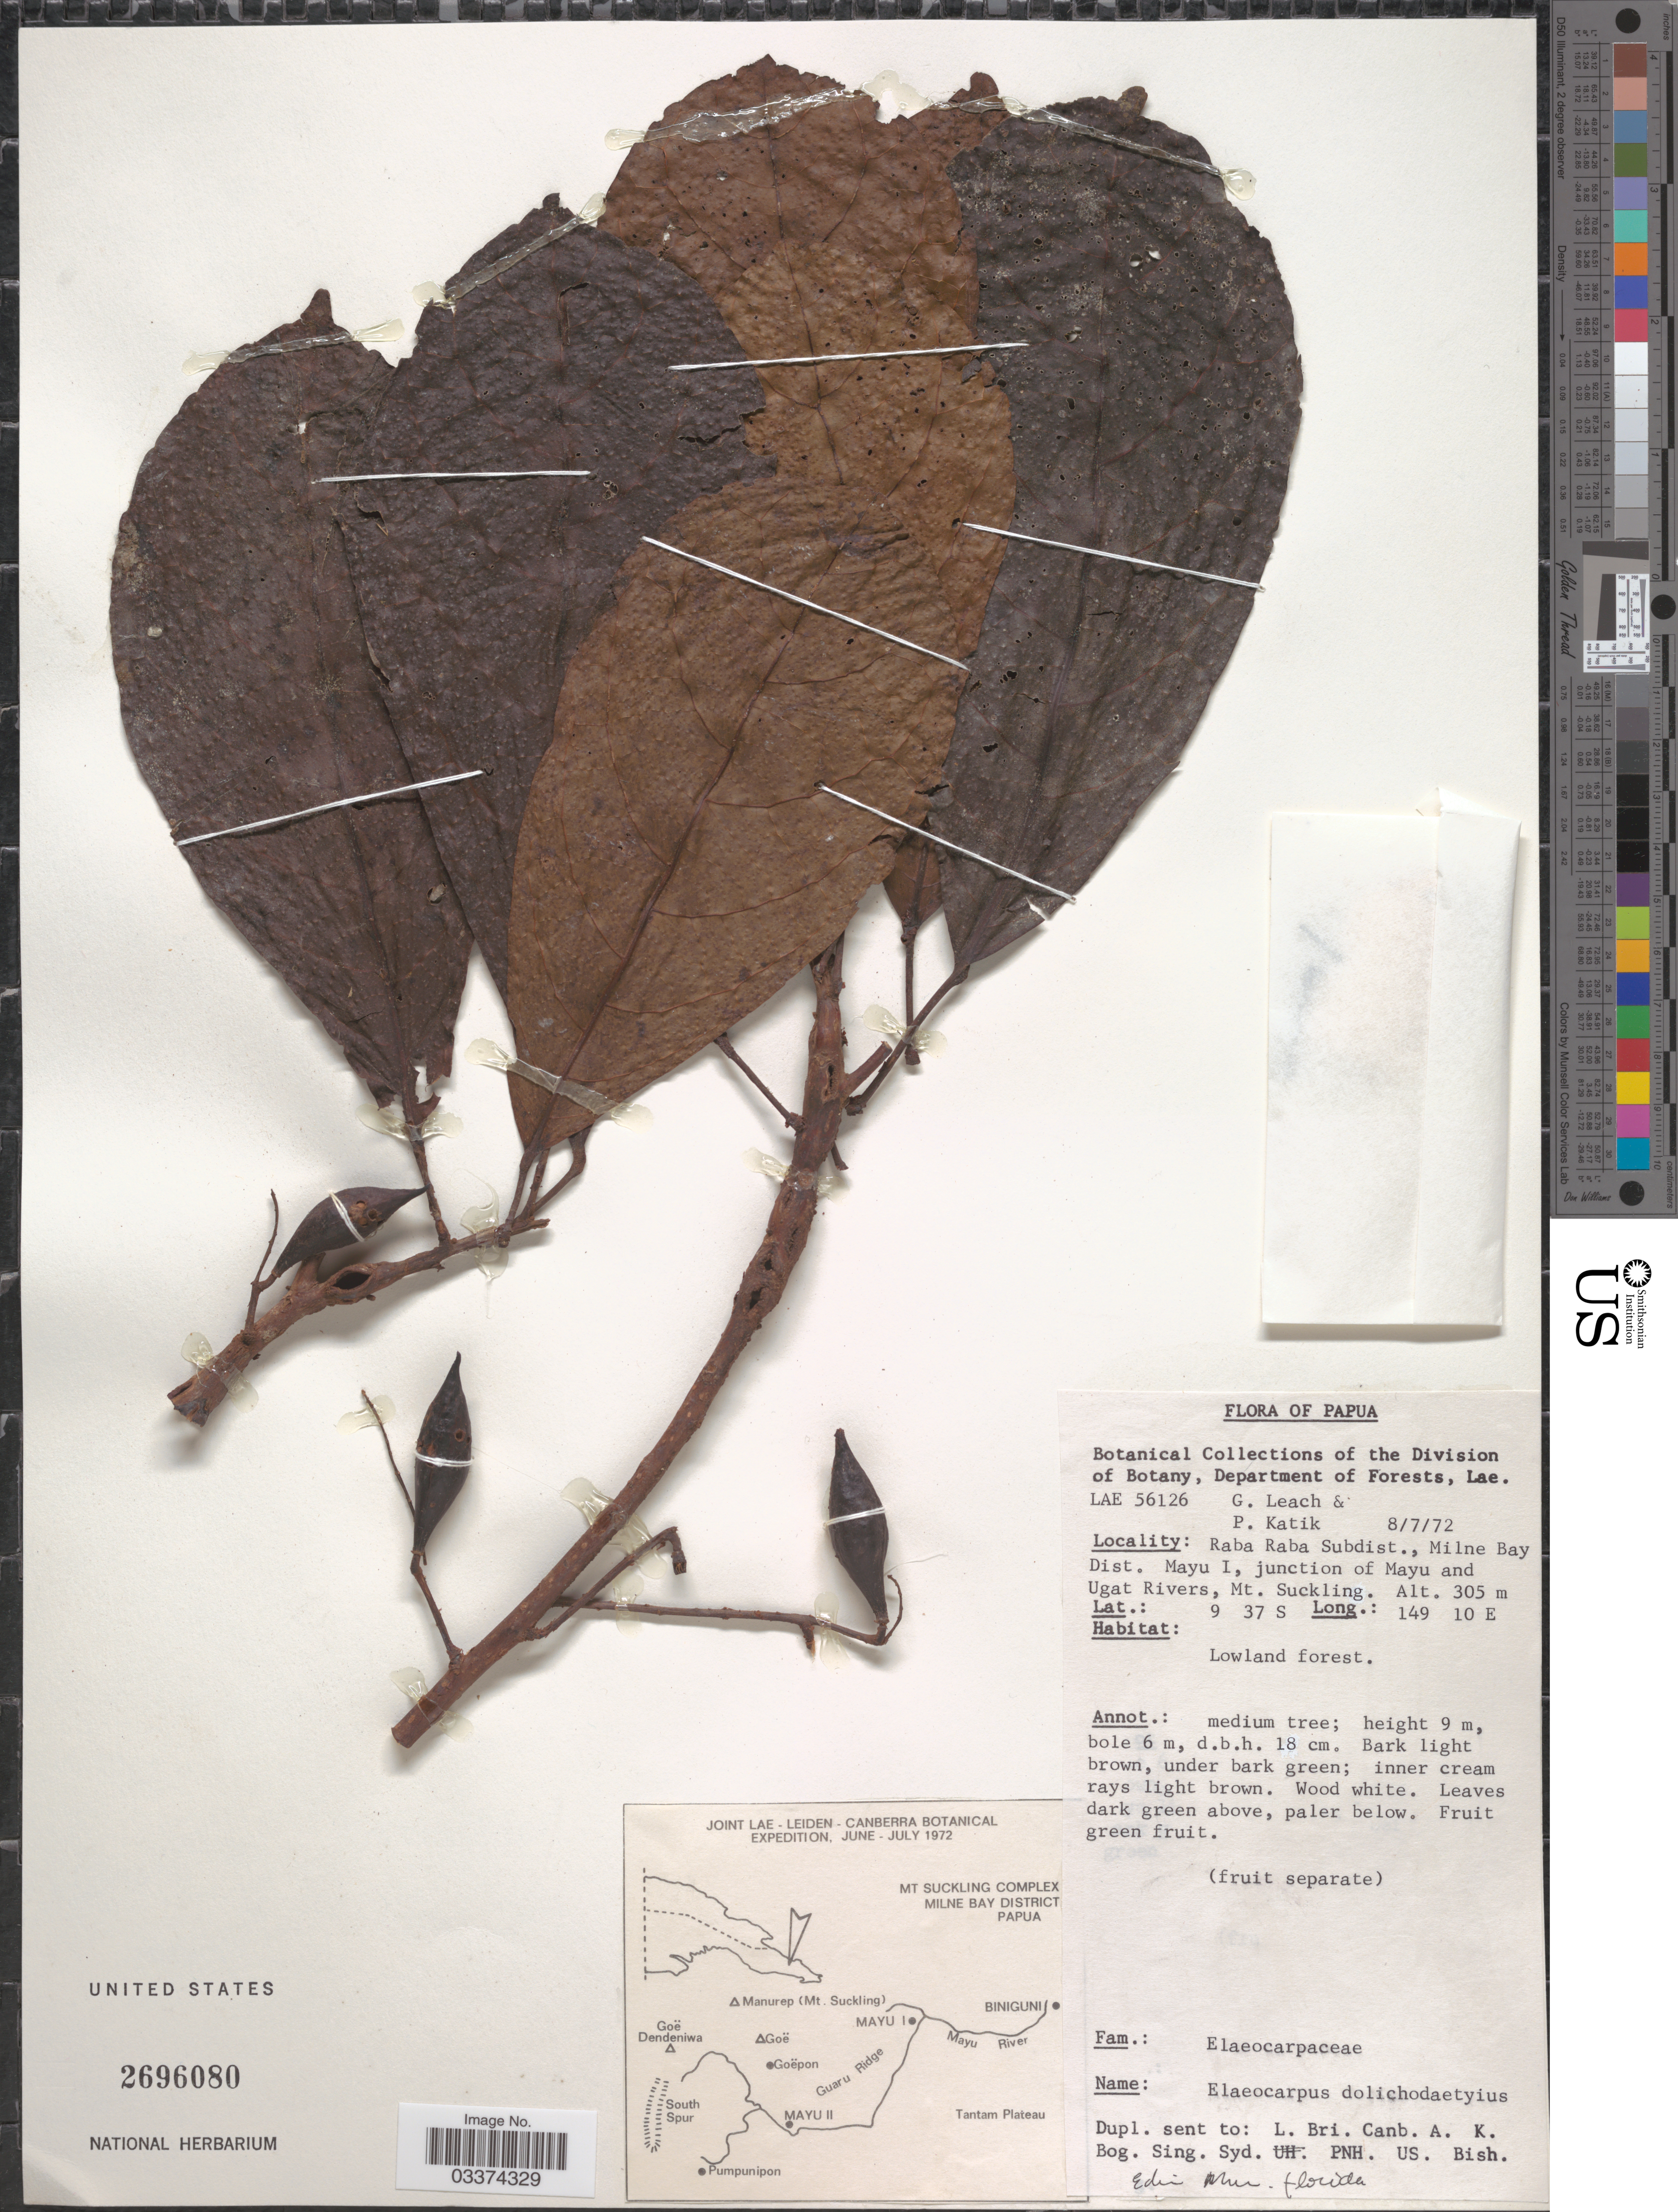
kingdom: Plantae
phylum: Tracheophyta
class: Magnoliopsida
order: Oxalidales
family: Elaeocarpaceae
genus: Elaeocarpus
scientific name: Elaeocarpus dolichodactylus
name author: Schltr.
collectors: G. Leach & P. Katik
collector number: LAE56126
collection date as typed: Transcribed d/m/y: 8/7/72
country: Papua New Guinea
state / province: Milne Bay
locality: Papua, Raba Raba Subdist., Milne Bay Dist. Mayu I, Junction of Mayu and Ugat Rivers, Mt. Suckling.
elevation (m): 305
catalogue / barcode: US 2696080